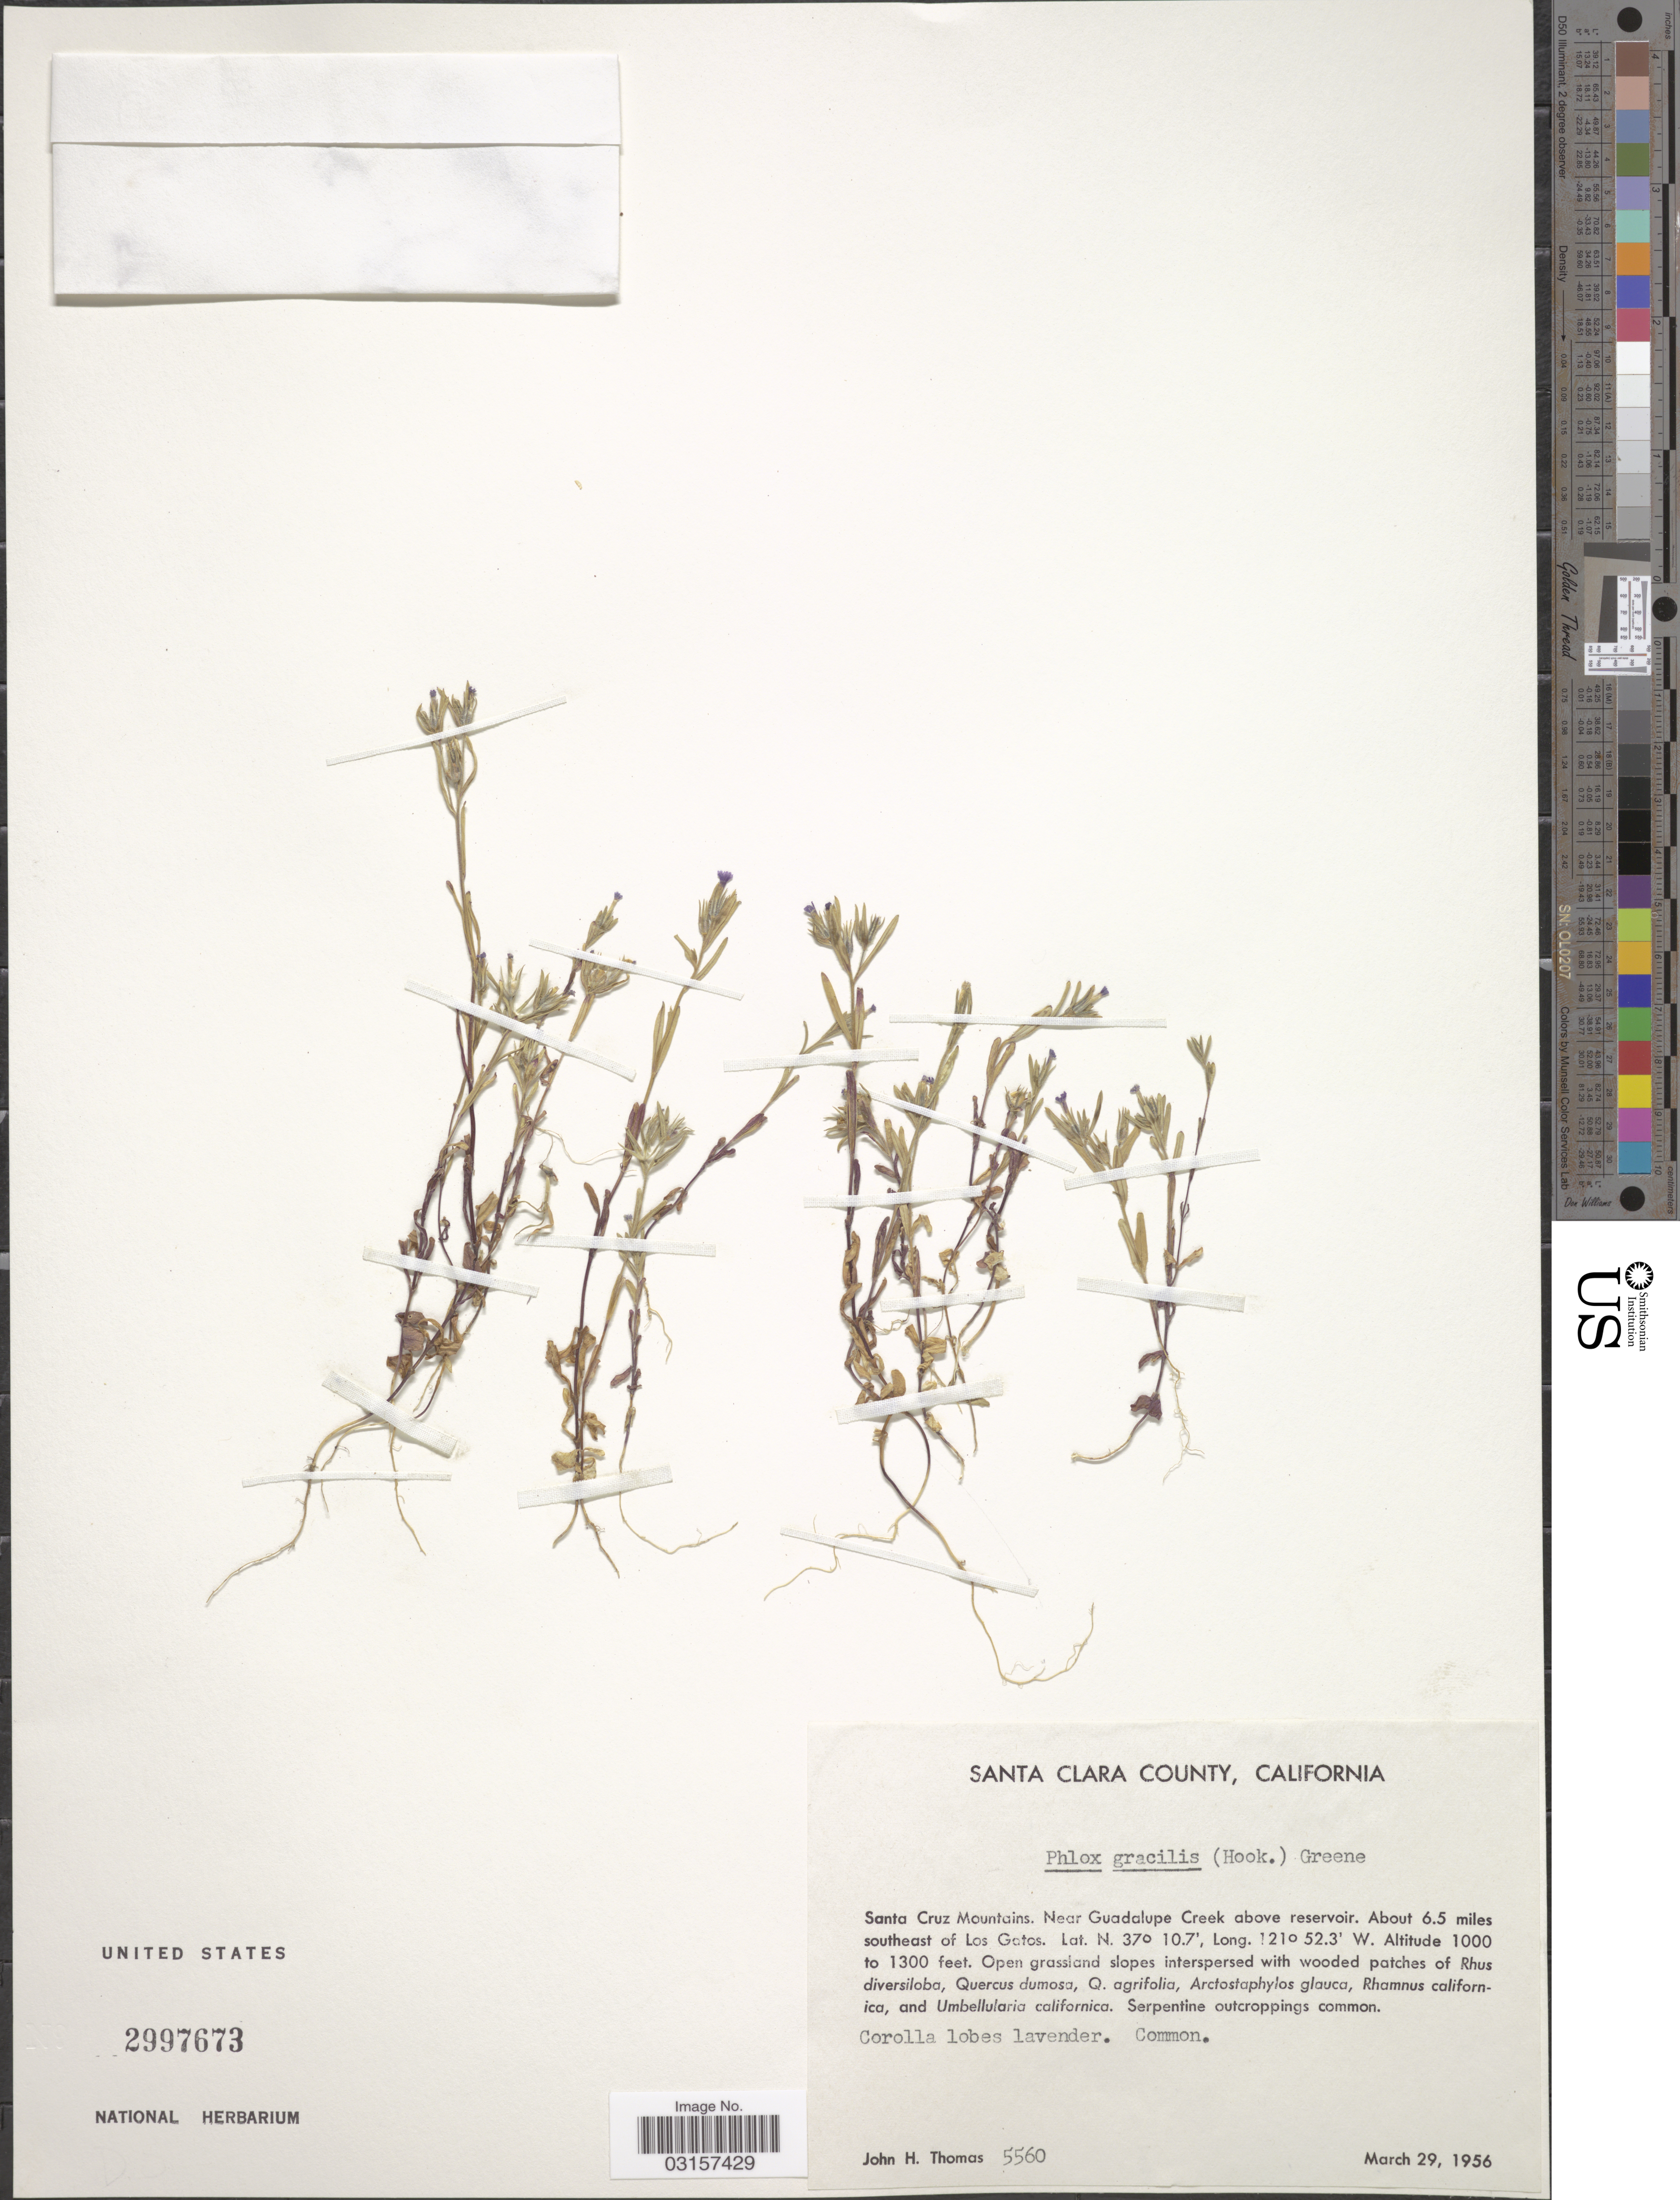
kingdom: Plantae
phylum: Tracheophyta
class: Magnoliopsida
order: Ericales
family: Polemoniaceae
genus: Microsteris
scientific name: Microsteris gracilis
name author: (Hook.) Greene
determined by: (US) Smithsonian Institution - National Museum of Natural History - Department of Botany (UNITED STATES)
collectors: J. H. Thomas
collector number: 5560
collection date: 1956-03-29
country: United States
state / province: California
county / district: Santa Clara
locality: Santa Clara County, Santa Cruz Mountains. Near Guadalupe Creek above reservoir. About 6.5 miles southeast of Los Gatos.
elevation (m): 305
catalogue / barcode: US 2997673